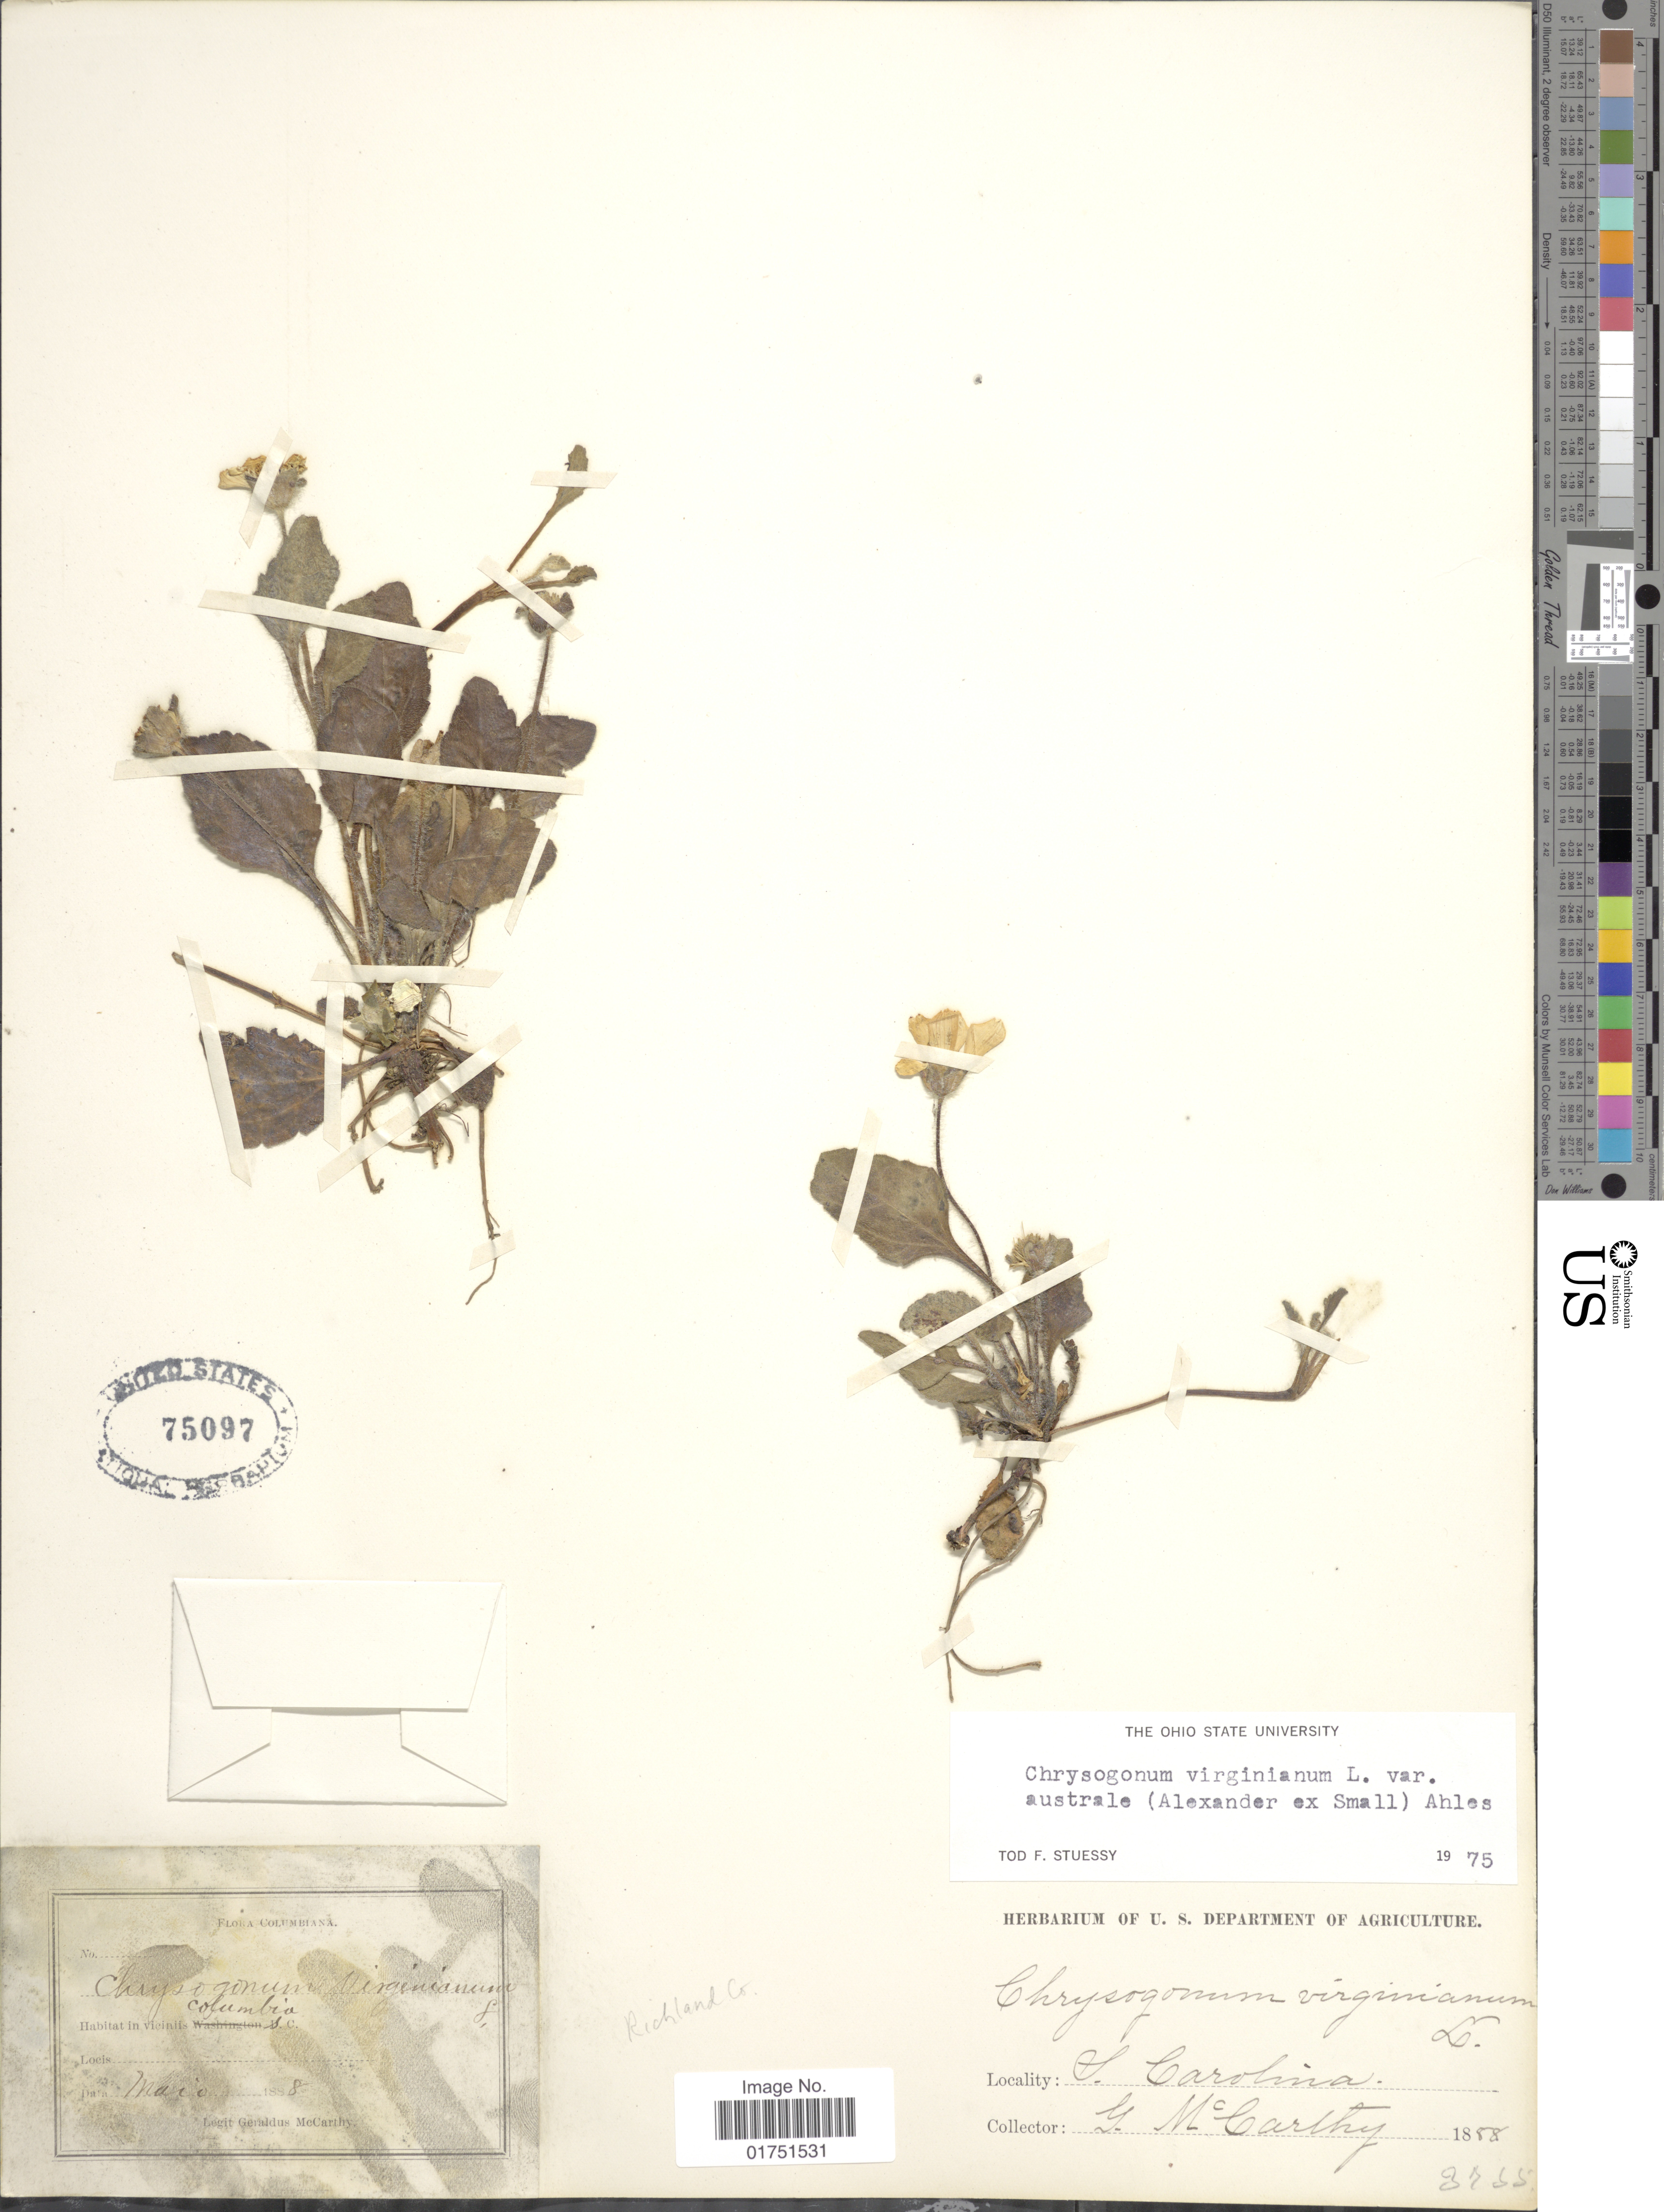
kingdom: Plantae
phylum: Tracheophyta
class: Magnoliopsida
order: Asterales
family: Asteraceae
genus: Chrysogonum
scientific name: Chrysogonum virginianum var. australe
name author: (Alexander ex Small) Ahles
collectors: G. McCarthy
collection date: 1858-05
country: United States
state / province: South Carolina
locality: Viciniis Columbia, S.C. Richland Co.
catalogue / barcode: US 75097